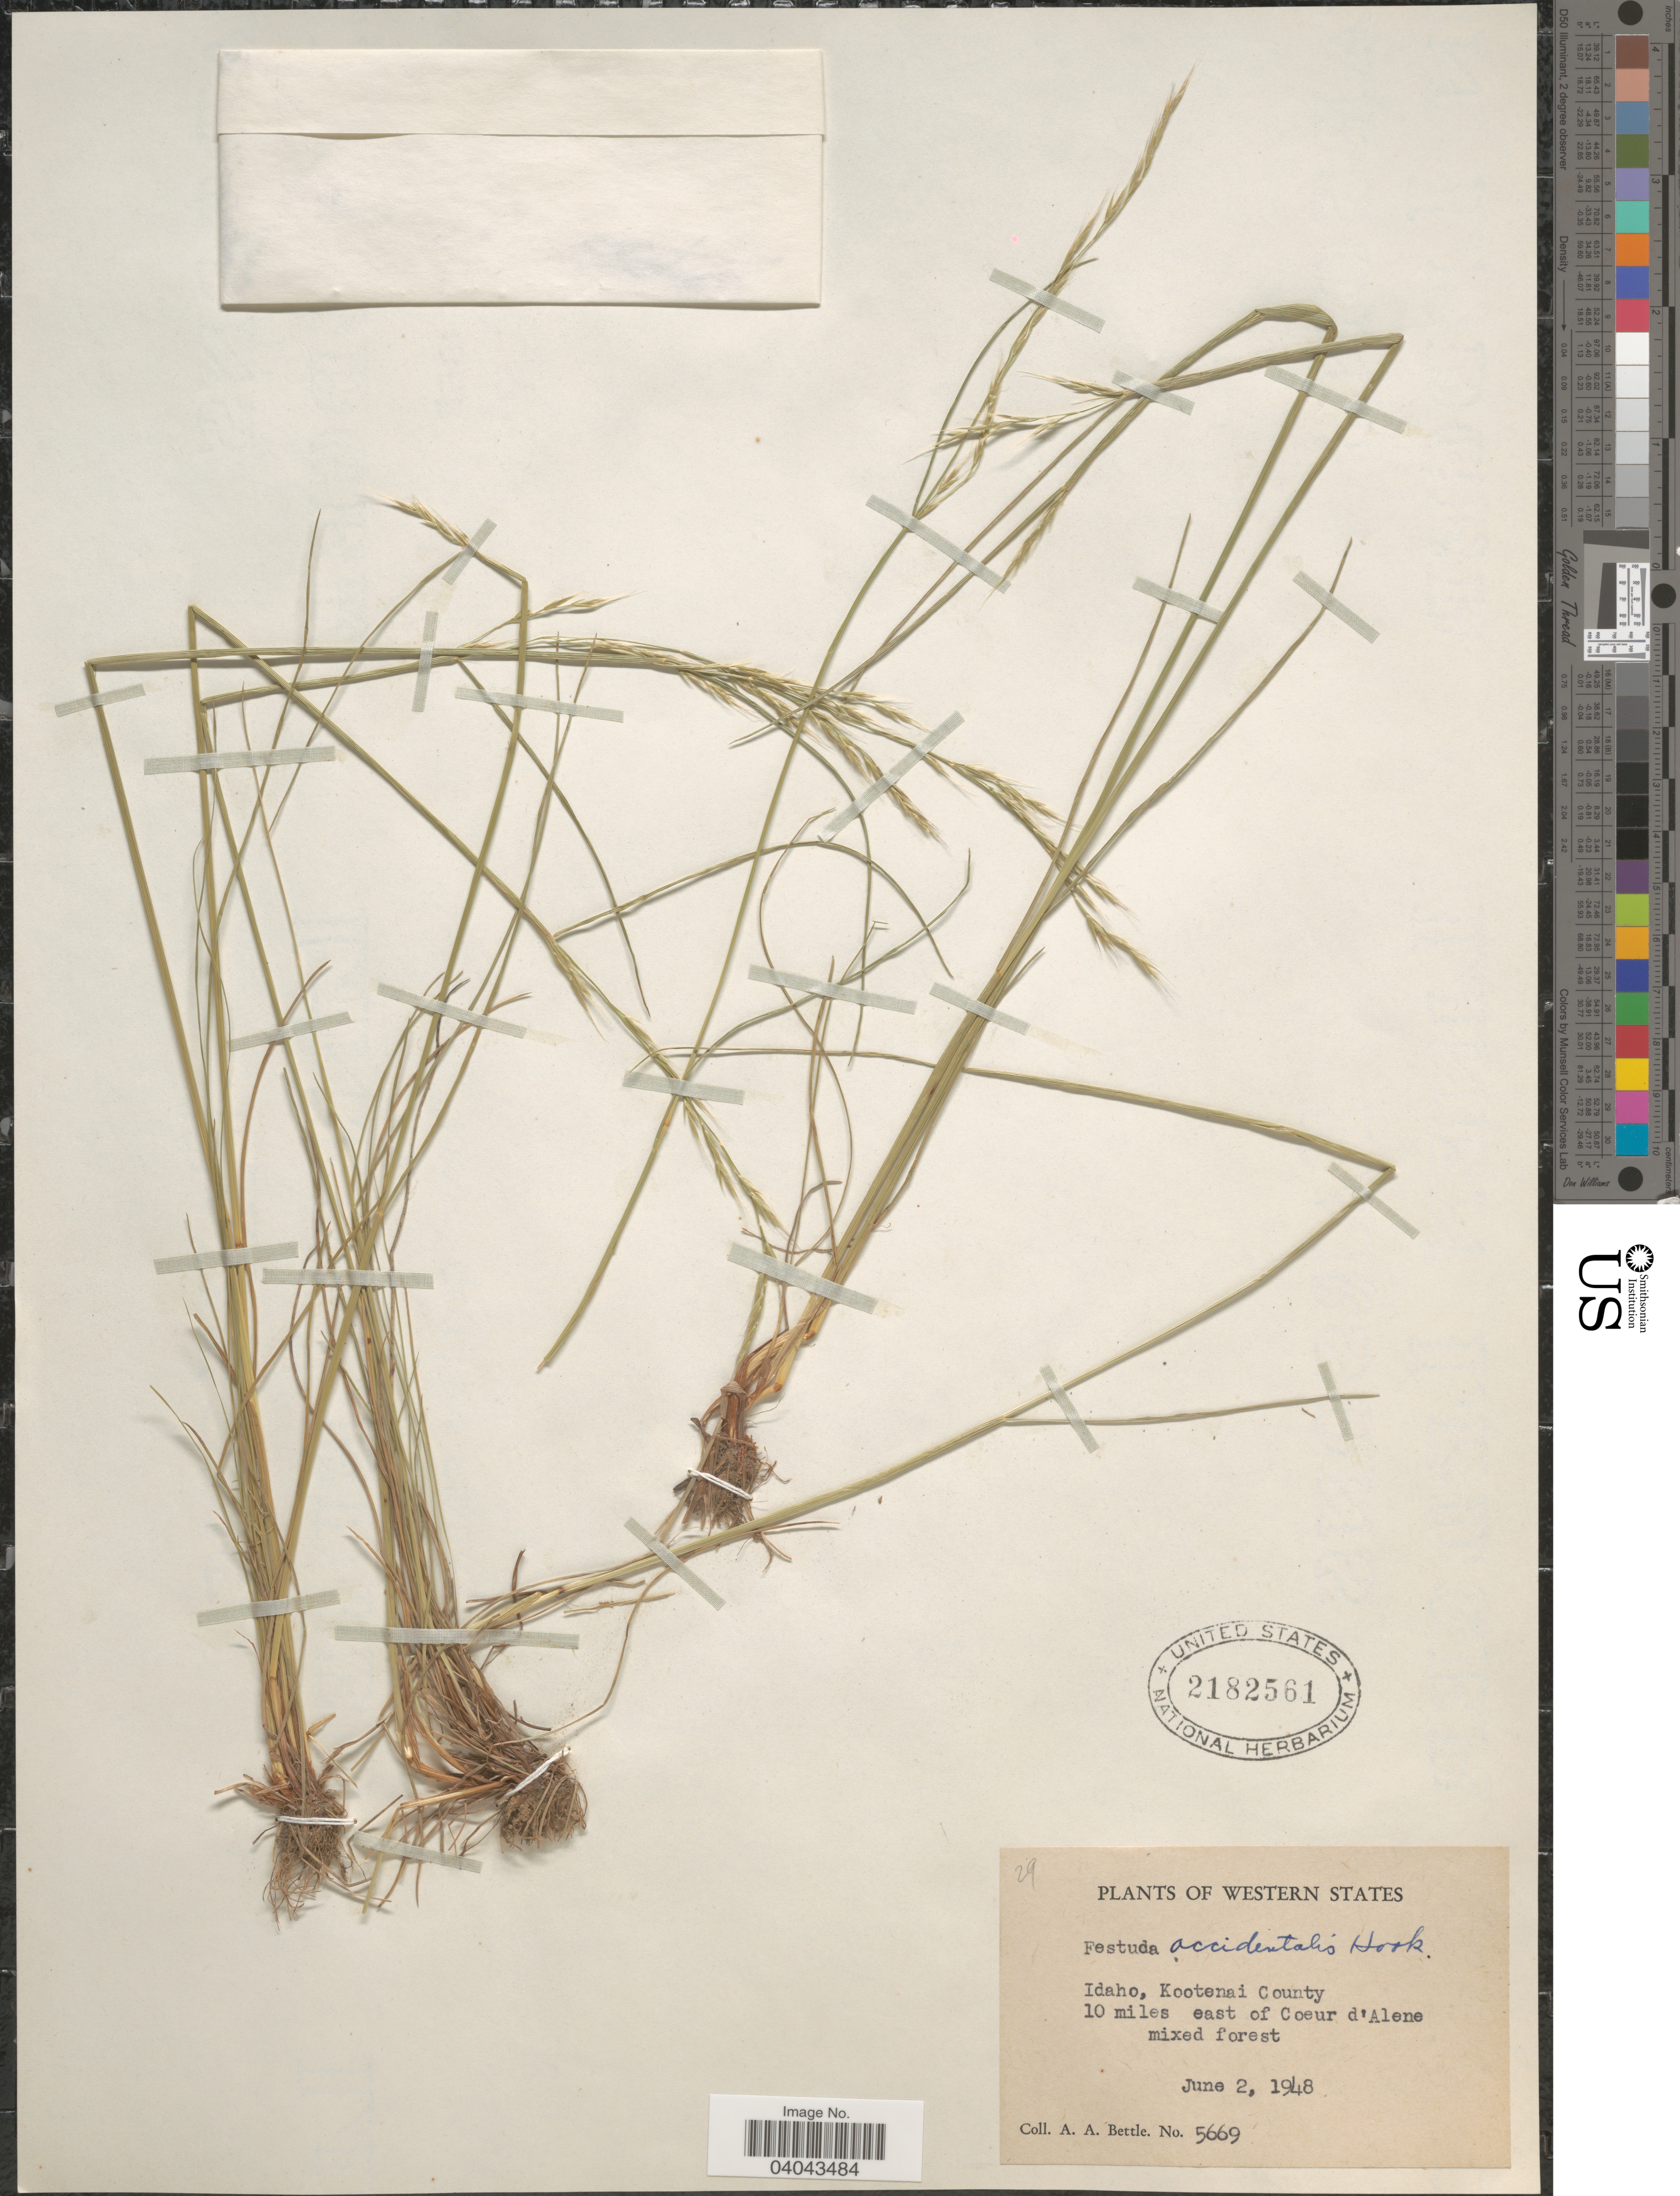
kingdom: Plantae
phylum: Tracheophyta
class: Liliopsida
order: Poales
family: Poaceae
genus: Festuca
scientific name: Festuca occidentalis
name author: Hook.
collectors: A. Bettle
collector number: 5669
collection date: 1948-06-02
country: United States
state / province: Idaho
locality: Western States. Kootenai County. 10 miles east of Coeur d' Alene mixed forest.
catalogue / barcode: US 2182561